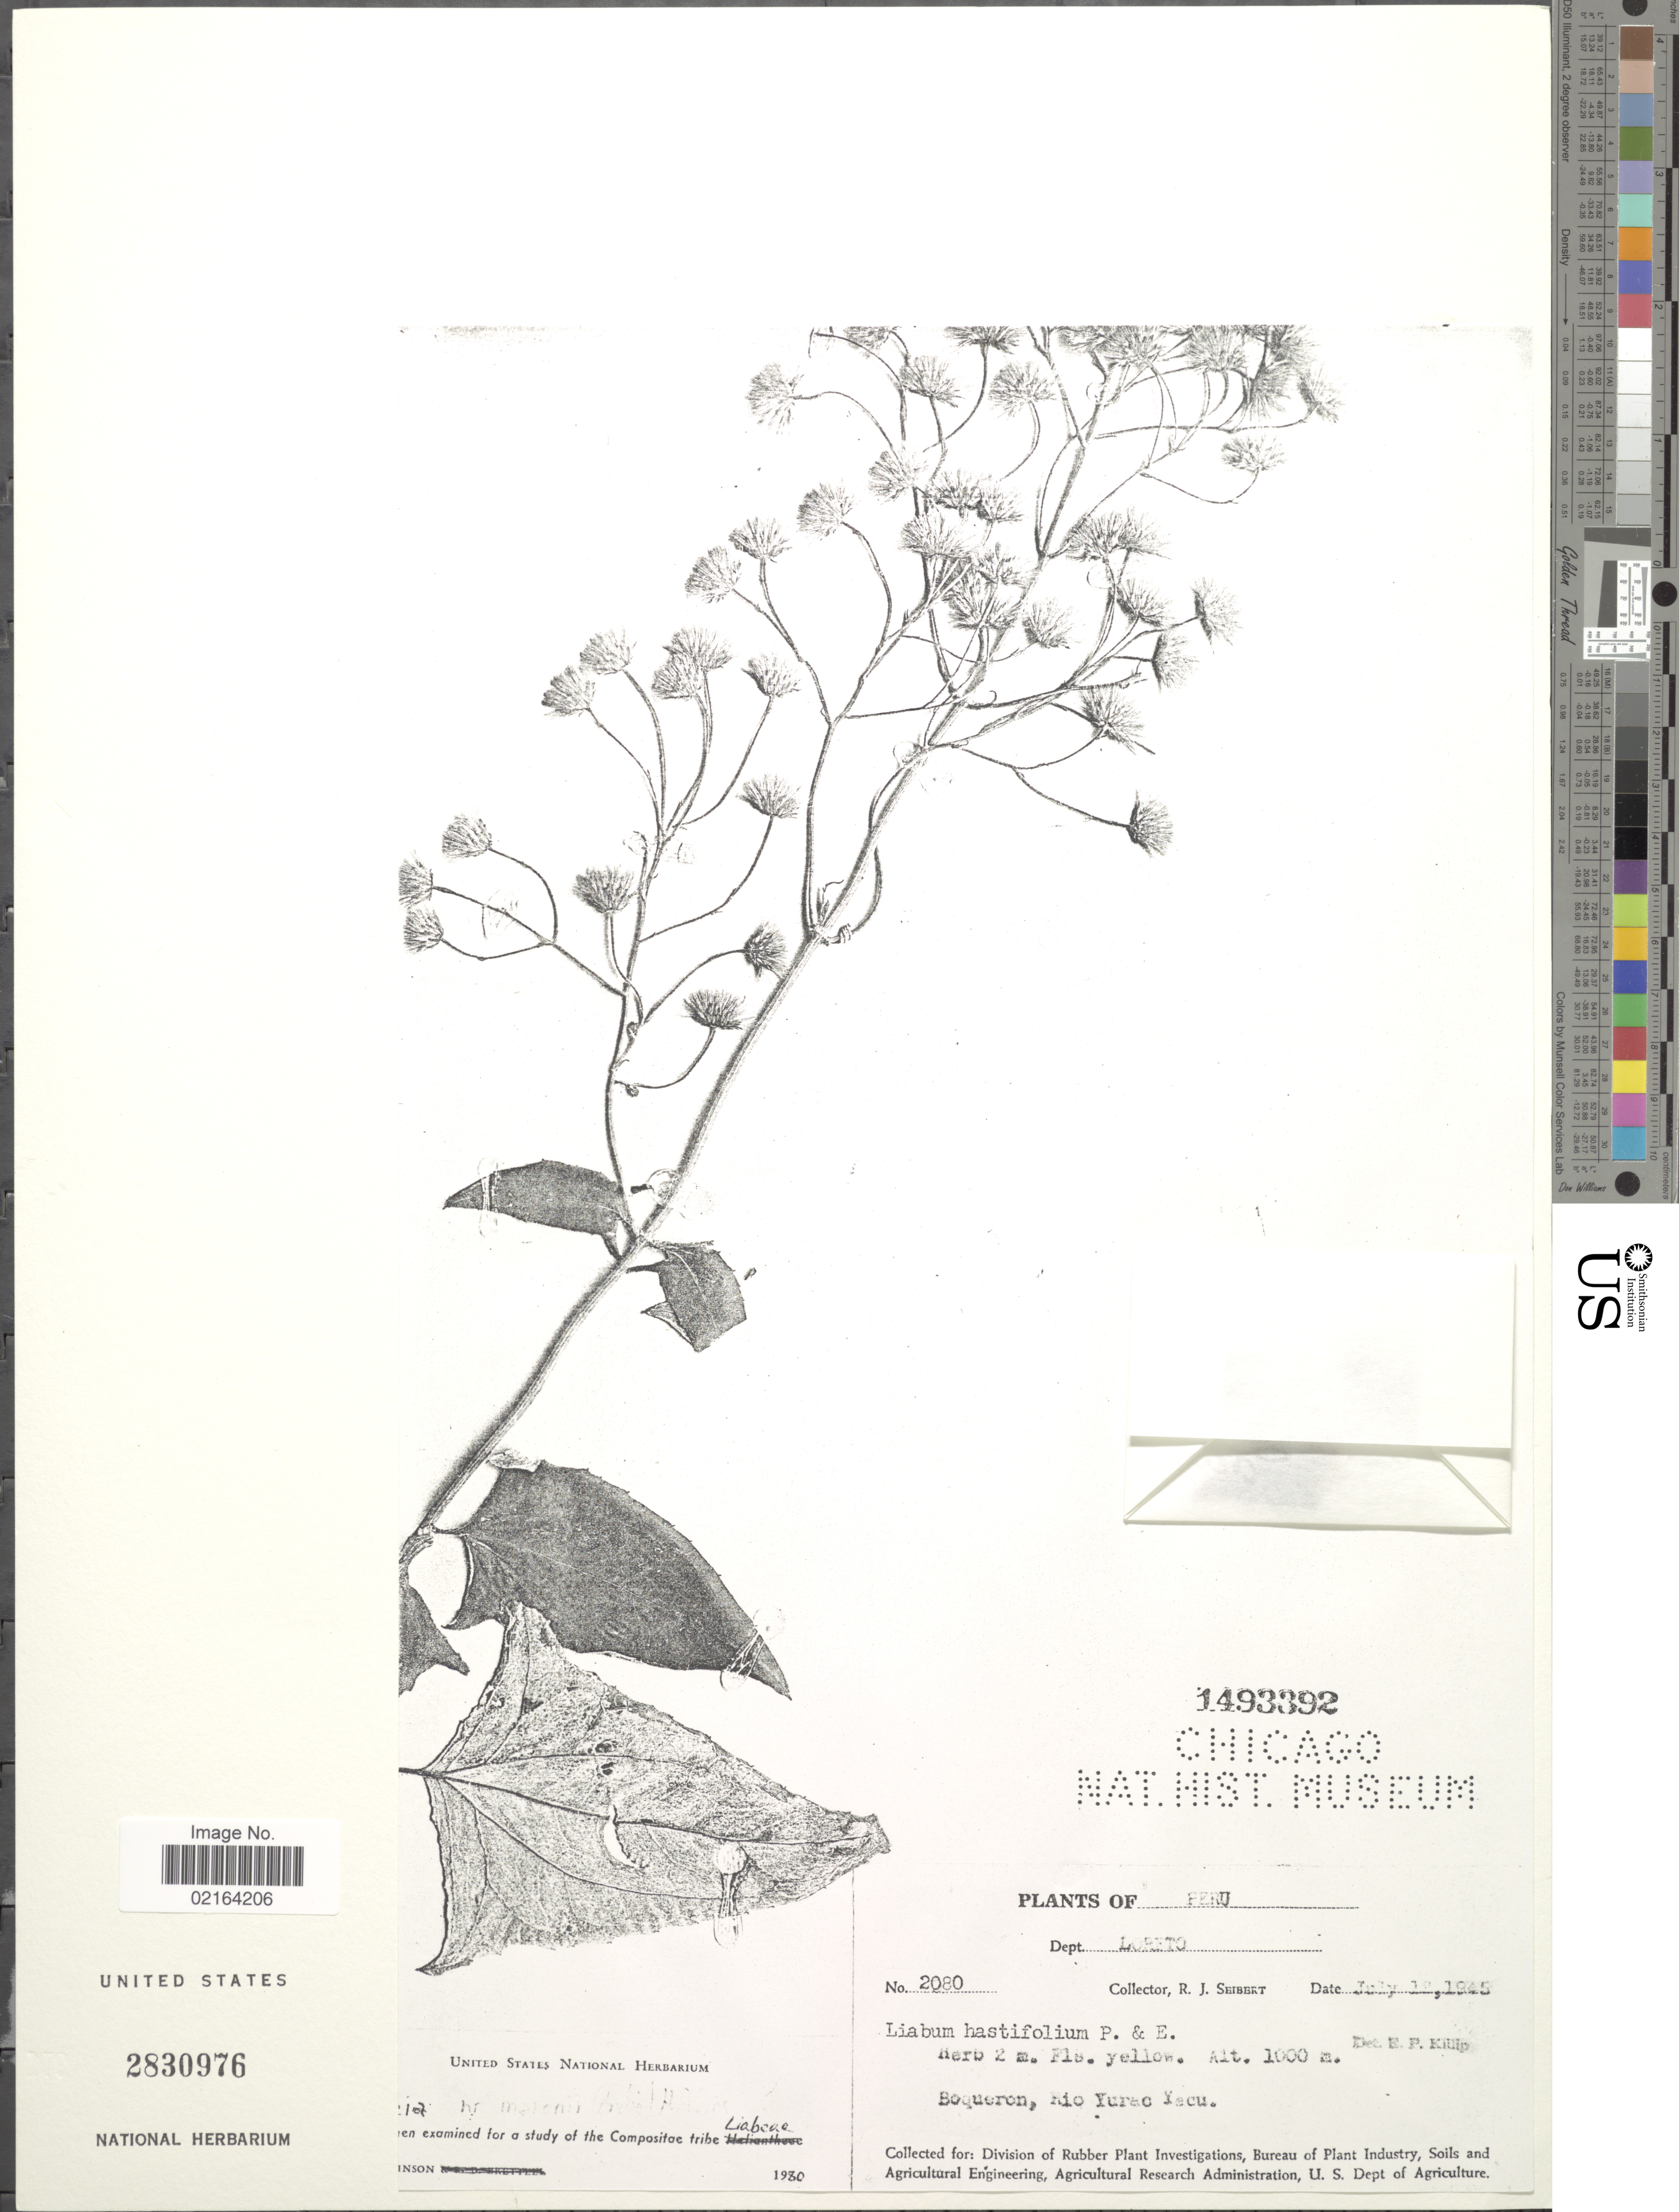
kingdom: Plantae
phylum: Tracheophyta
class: Magnoliopsida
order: Asterales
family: Asteraceae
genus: Munnozia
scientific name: Munnozia sp.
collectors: R. J. Seibert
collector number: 2080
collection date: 1945-07-12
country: Peru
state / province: Loreto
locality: Dept. Loreto, Boqueron, Rio Yurac Yacu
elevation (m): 1000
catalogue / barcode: US 2830976